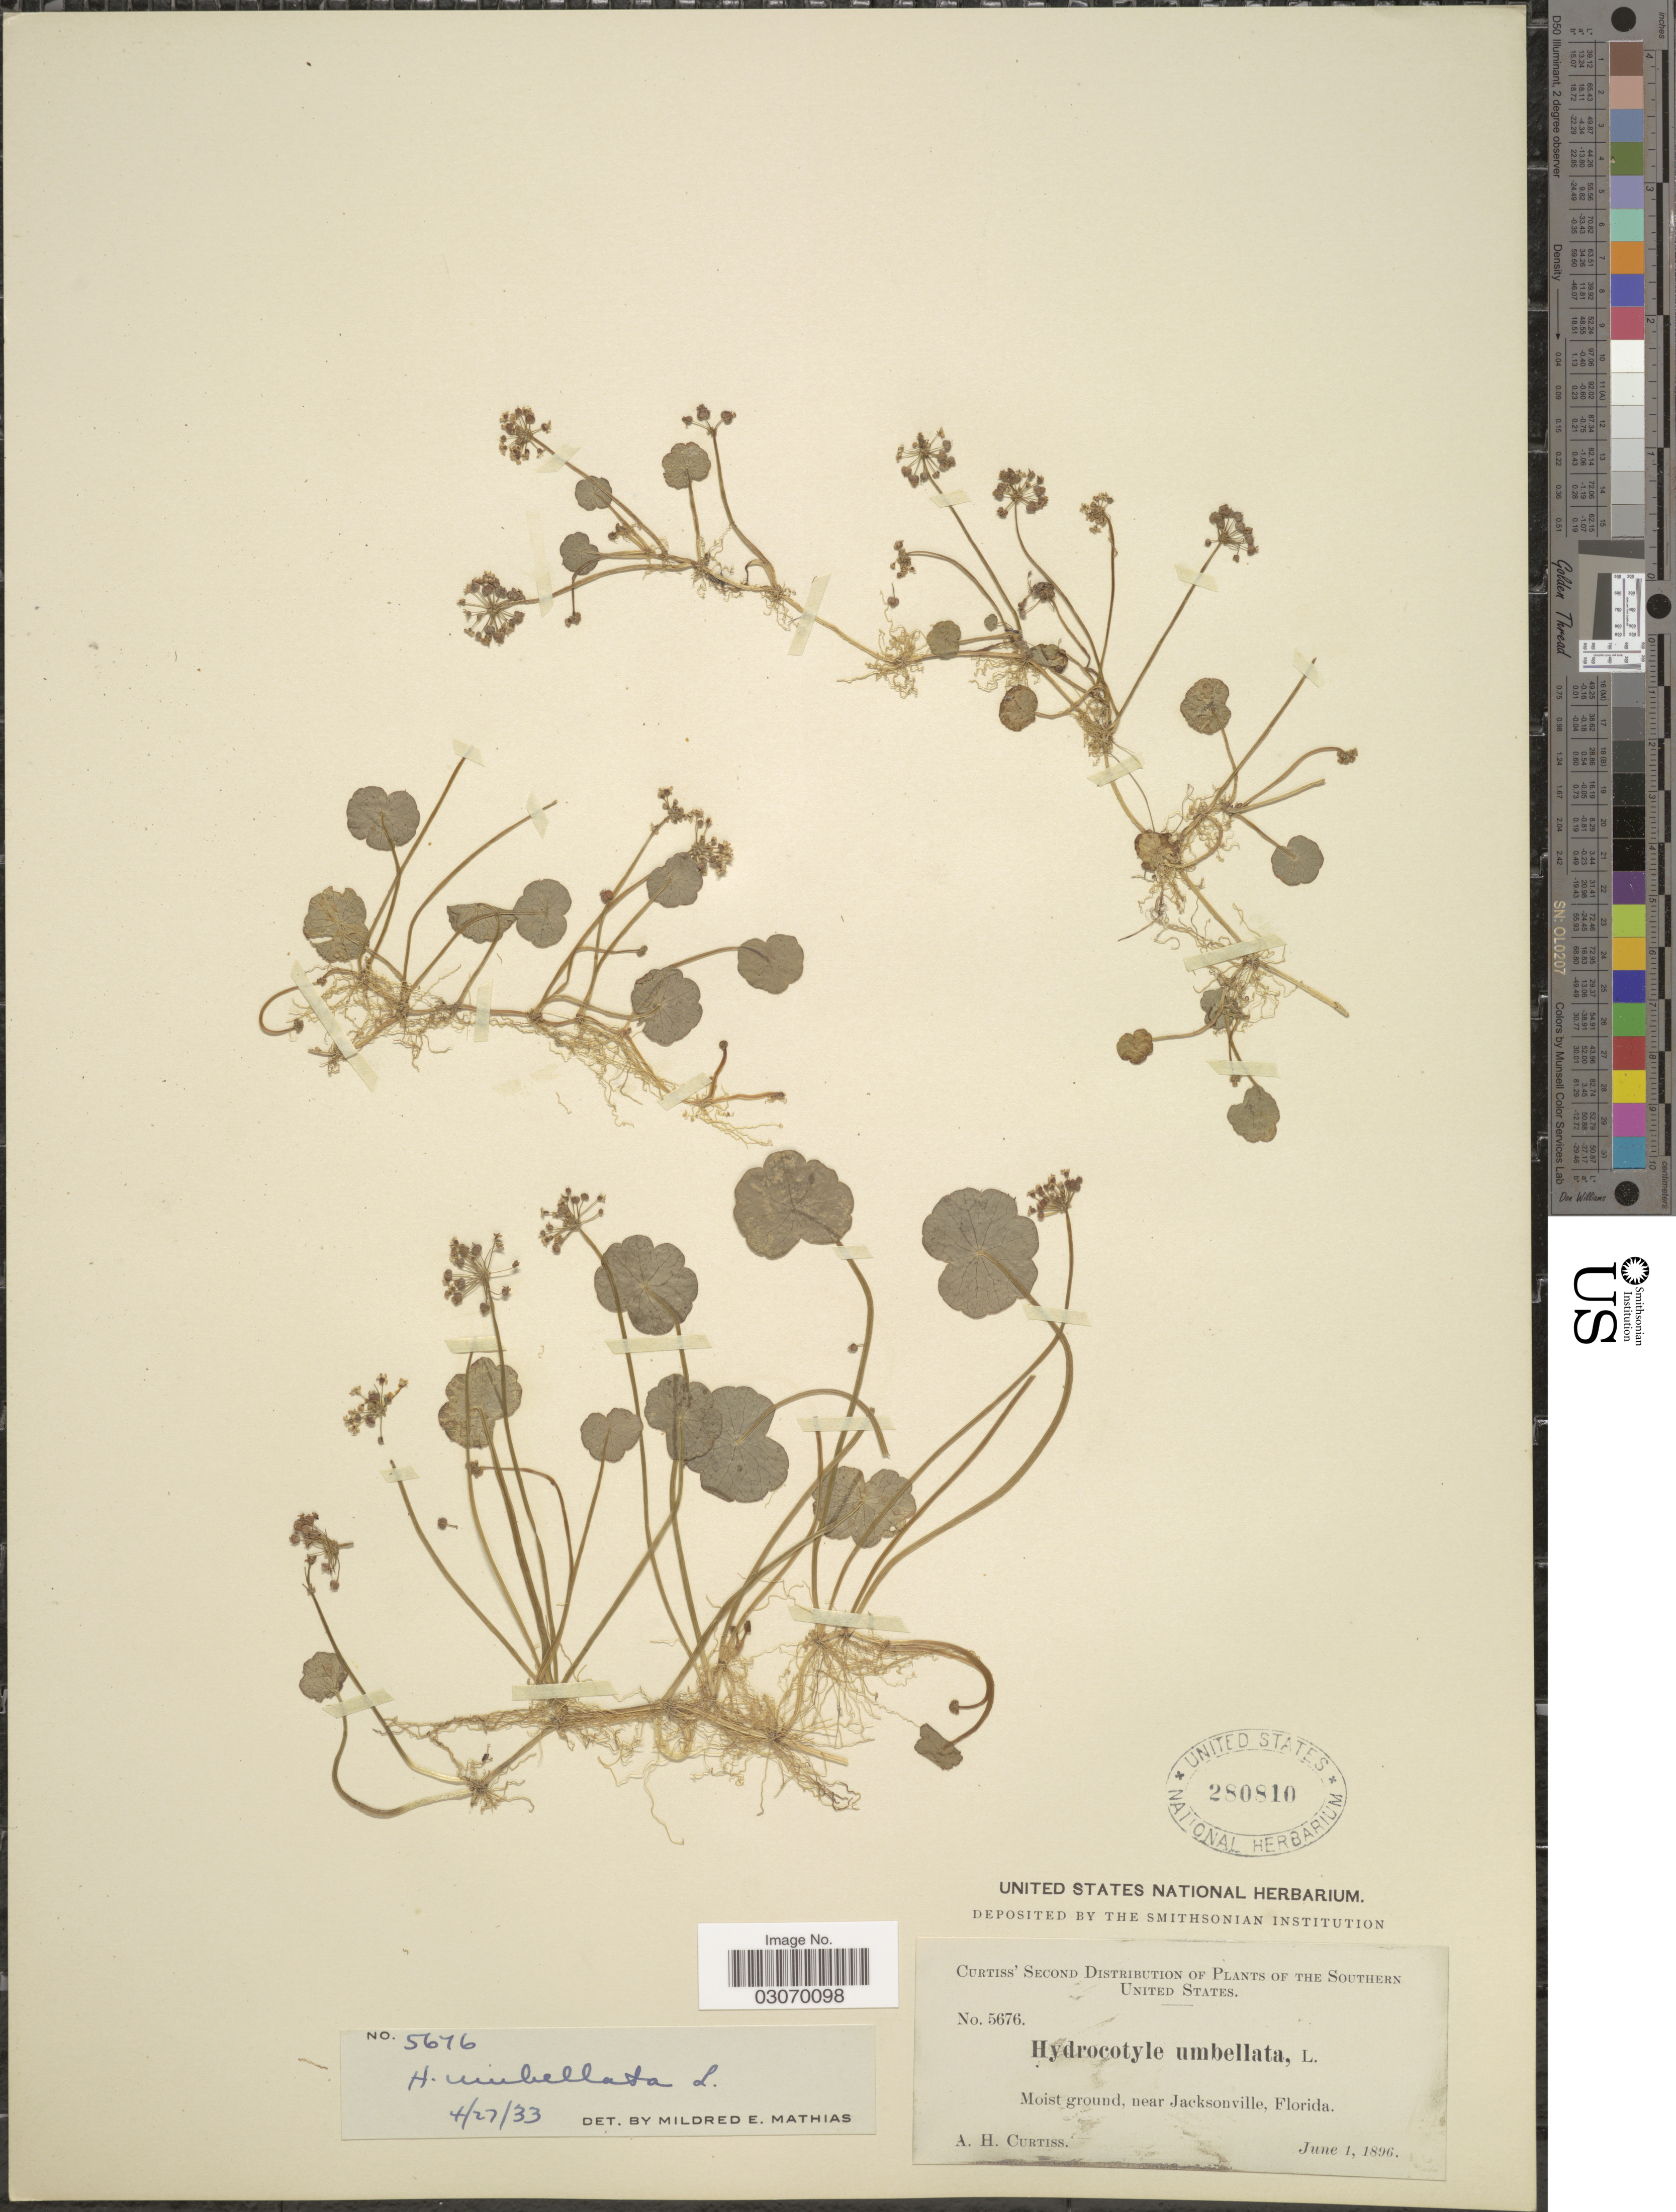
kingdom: Plantae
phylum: Tracheophyta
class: Magnoliopsida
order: Apiales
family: Araliaceae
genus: Hydrocotyle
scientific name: Hydrocotyle umbellata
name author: L.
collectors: A. H. Curtiss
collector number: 5676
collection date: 1896-06-01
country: United States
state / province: Florida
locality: Southern United States, near Jacksonville.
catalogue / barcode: US 280810